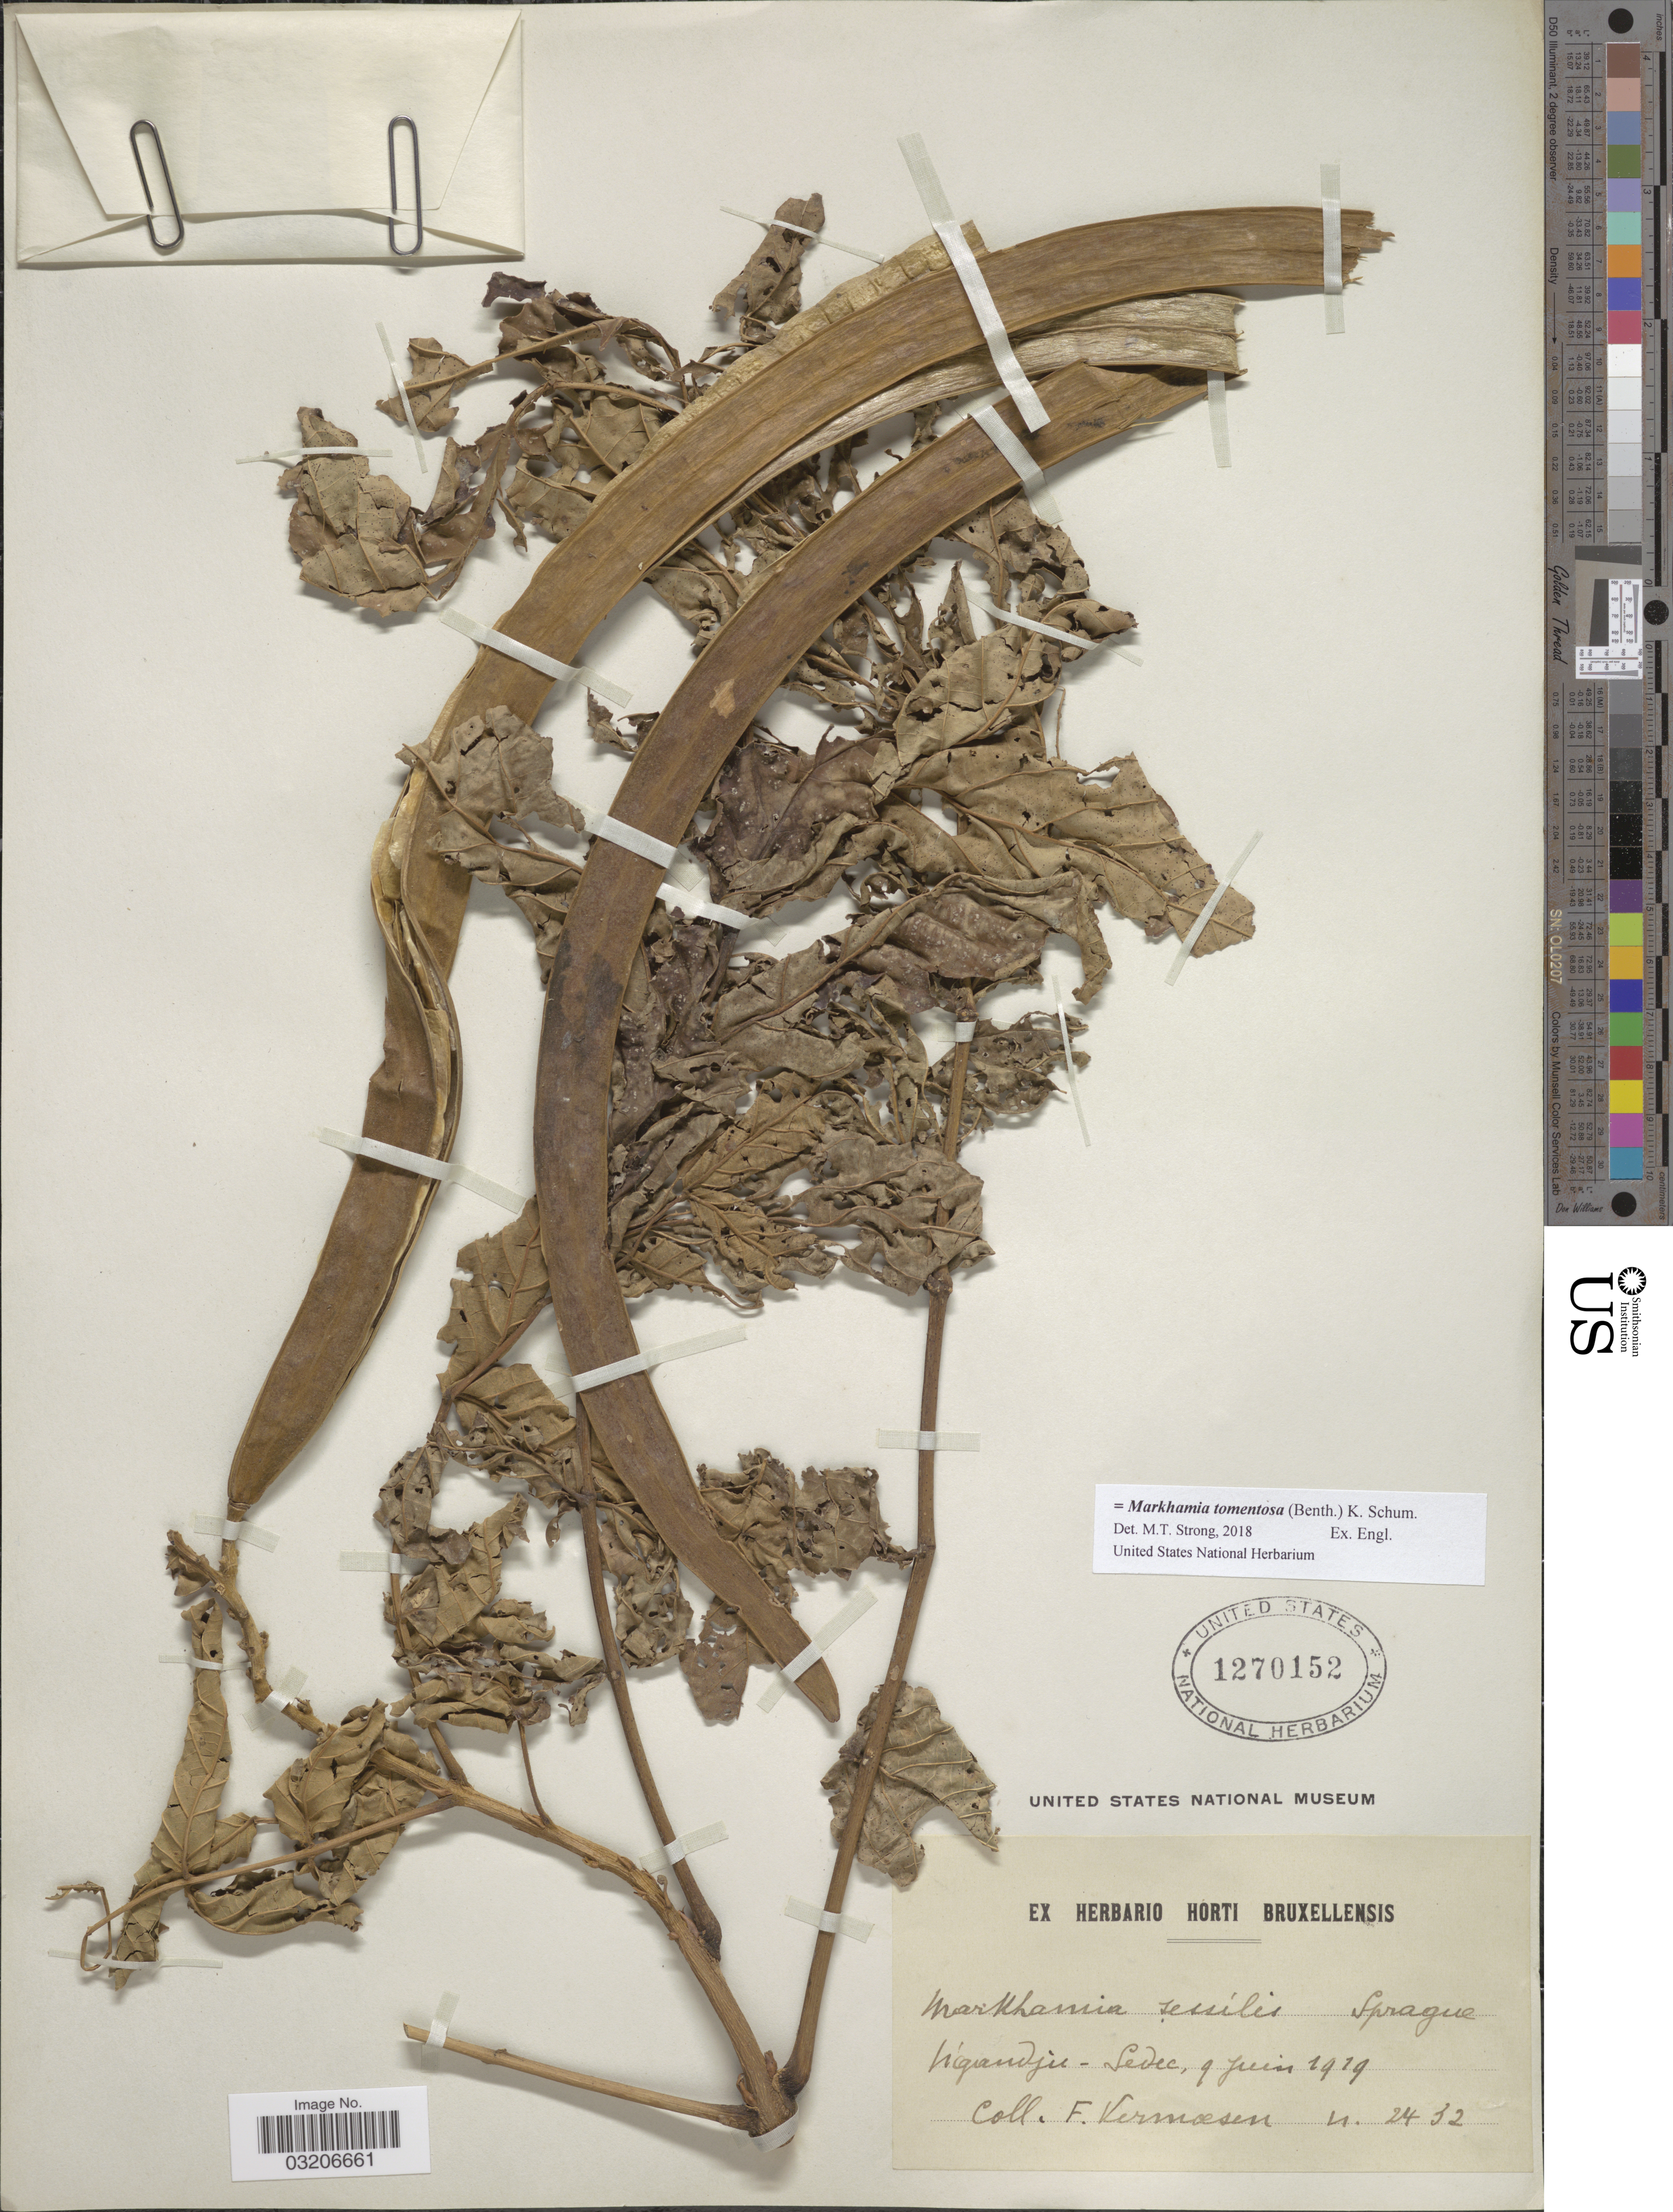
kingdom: Plantae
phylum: Tracheophyta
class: Magnoliopsida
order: Lamiales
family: Bignoniaceae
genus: Markhamia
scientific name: Markhamia tomentosa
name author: (Benth.) K. Schum. ex Engl.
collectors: C. Vermoesen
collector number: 2432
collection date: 1919-06-09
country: Congo, Democratic Republic of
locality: Ngandju - Sedec.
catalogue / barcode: US 1270152